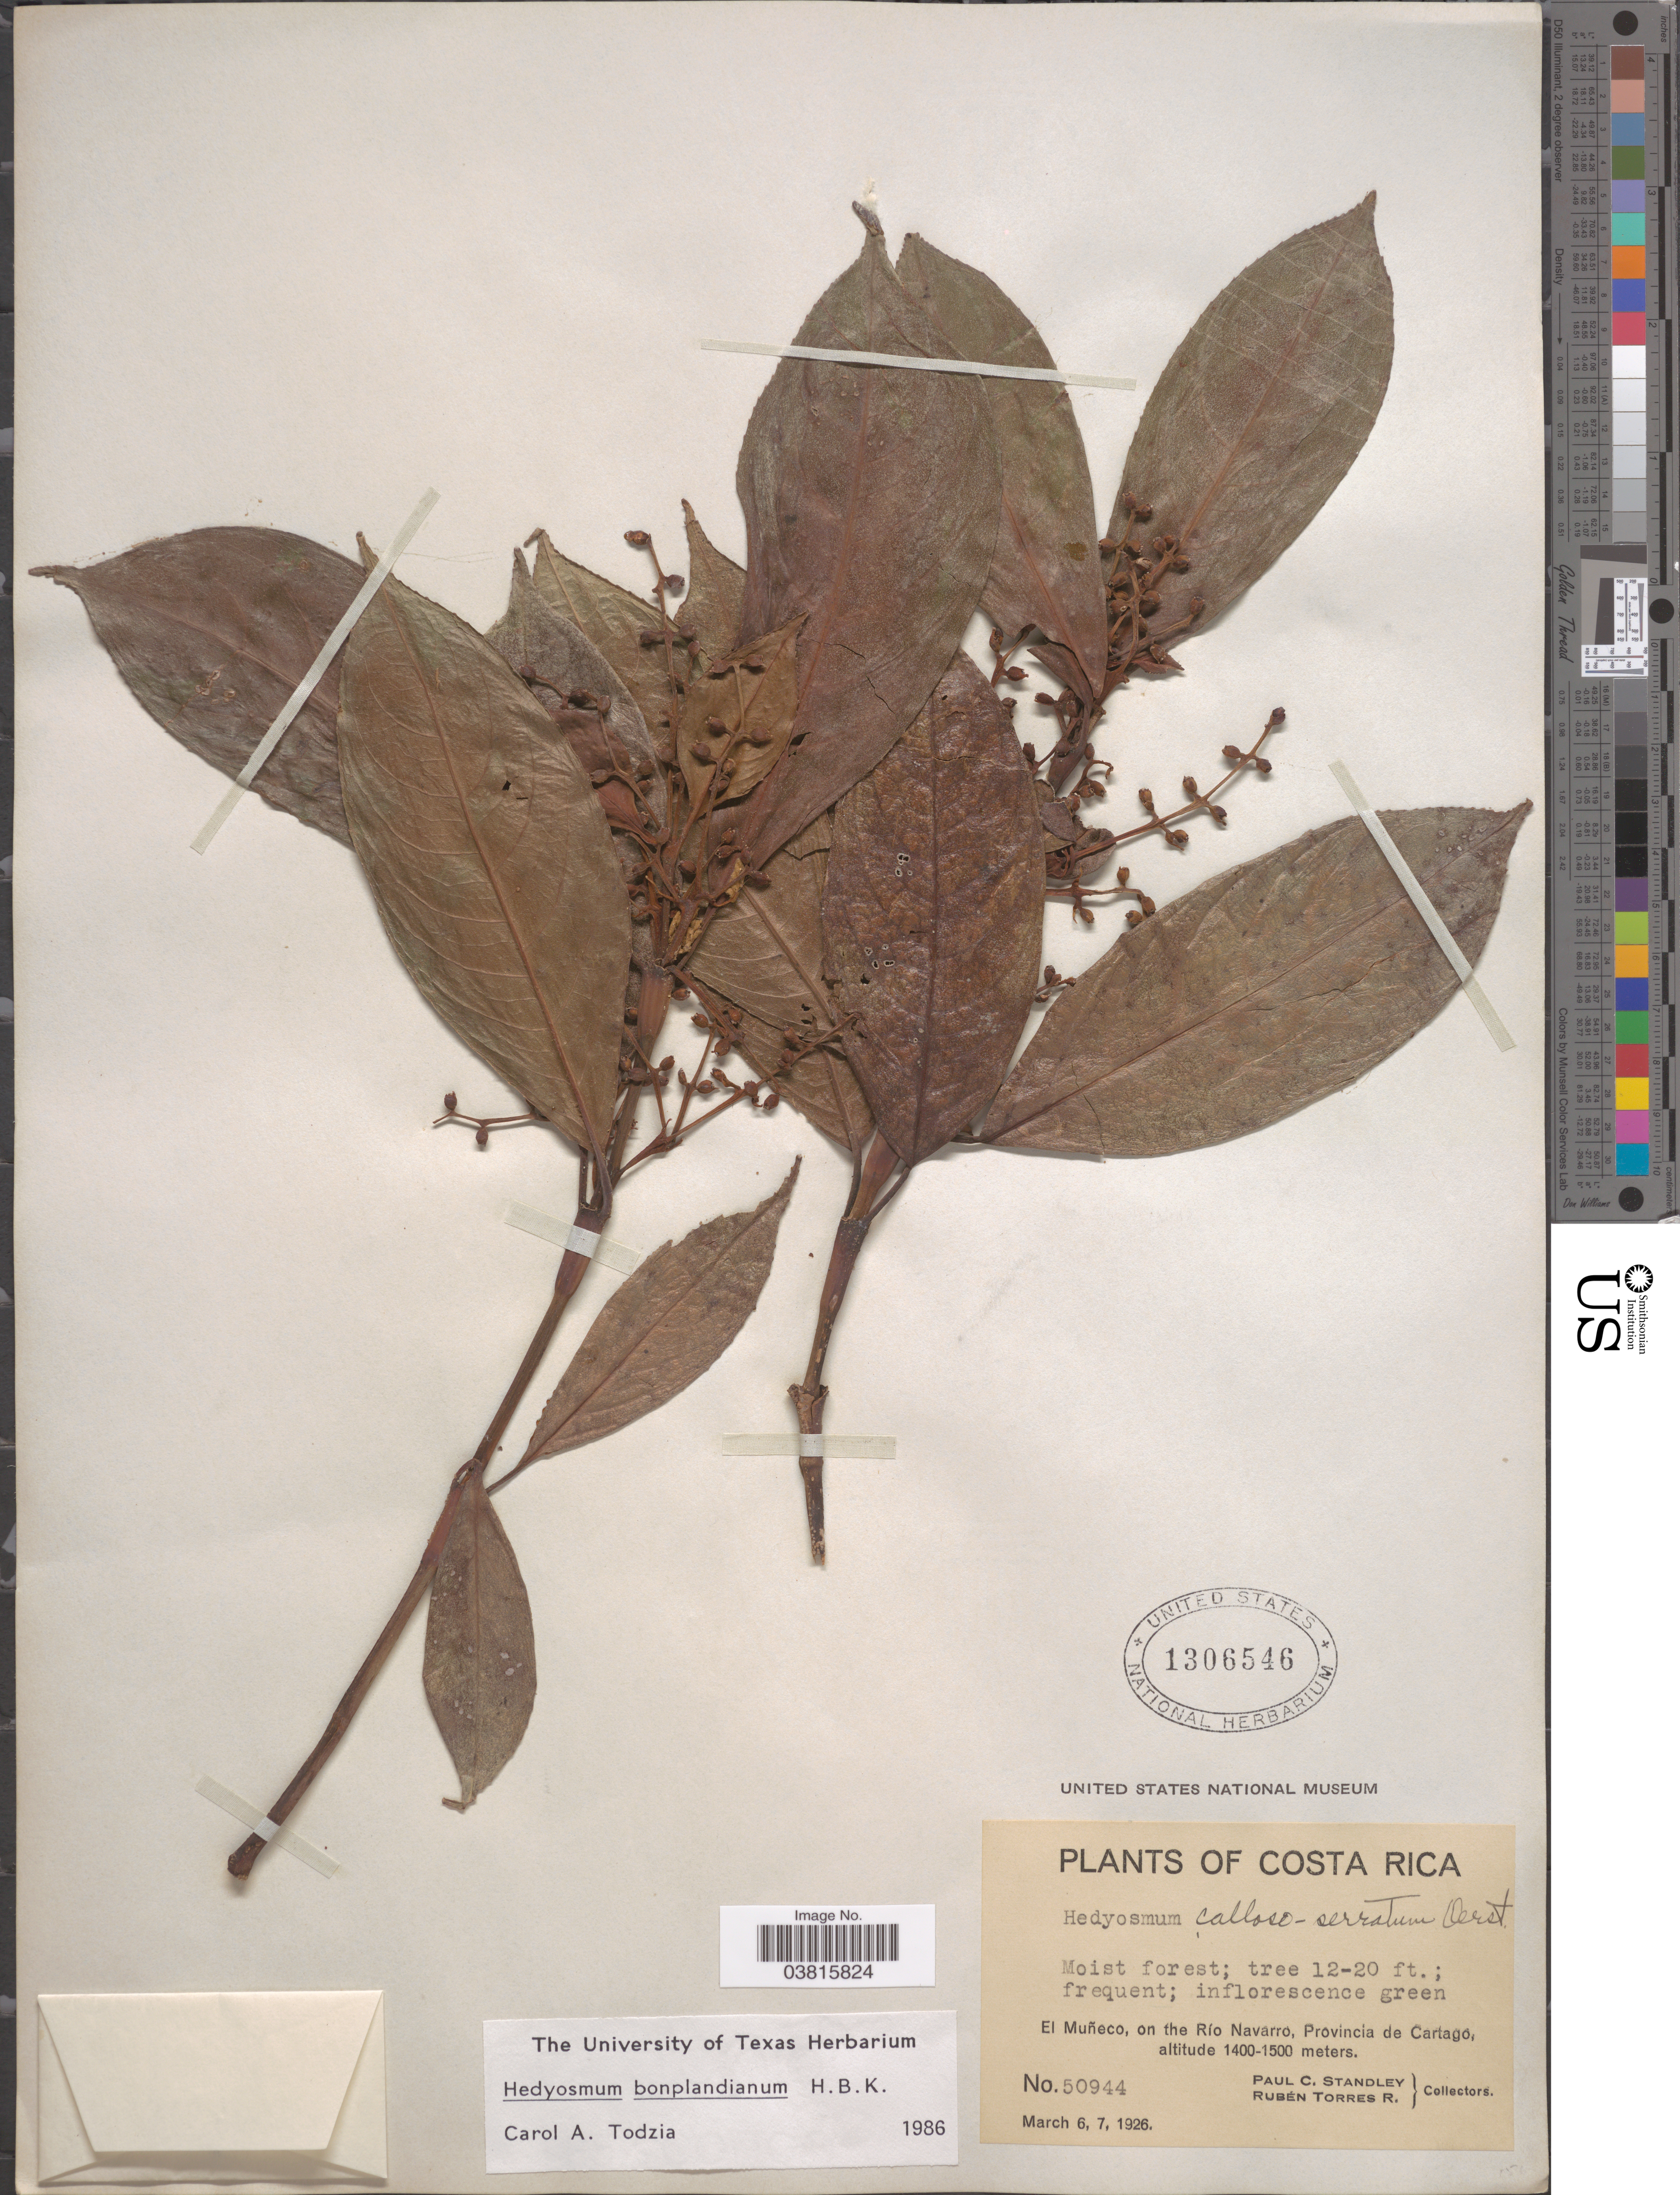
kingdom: Plantae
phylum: Tracheophyta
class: Magnoliopsida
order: Chloranthales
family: Chloranthaceae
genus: Hedyosmum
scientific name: Hedyosmum callososerratum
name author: Oerst.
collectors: P. C. Standley & R. Torres Rojas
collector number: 50944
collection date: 1926-03-06/1926-03-07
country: Costa Rica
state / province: Cartago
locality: El Muñeco, on the Río Navarro.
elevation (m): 1400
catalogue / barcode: US 1306546